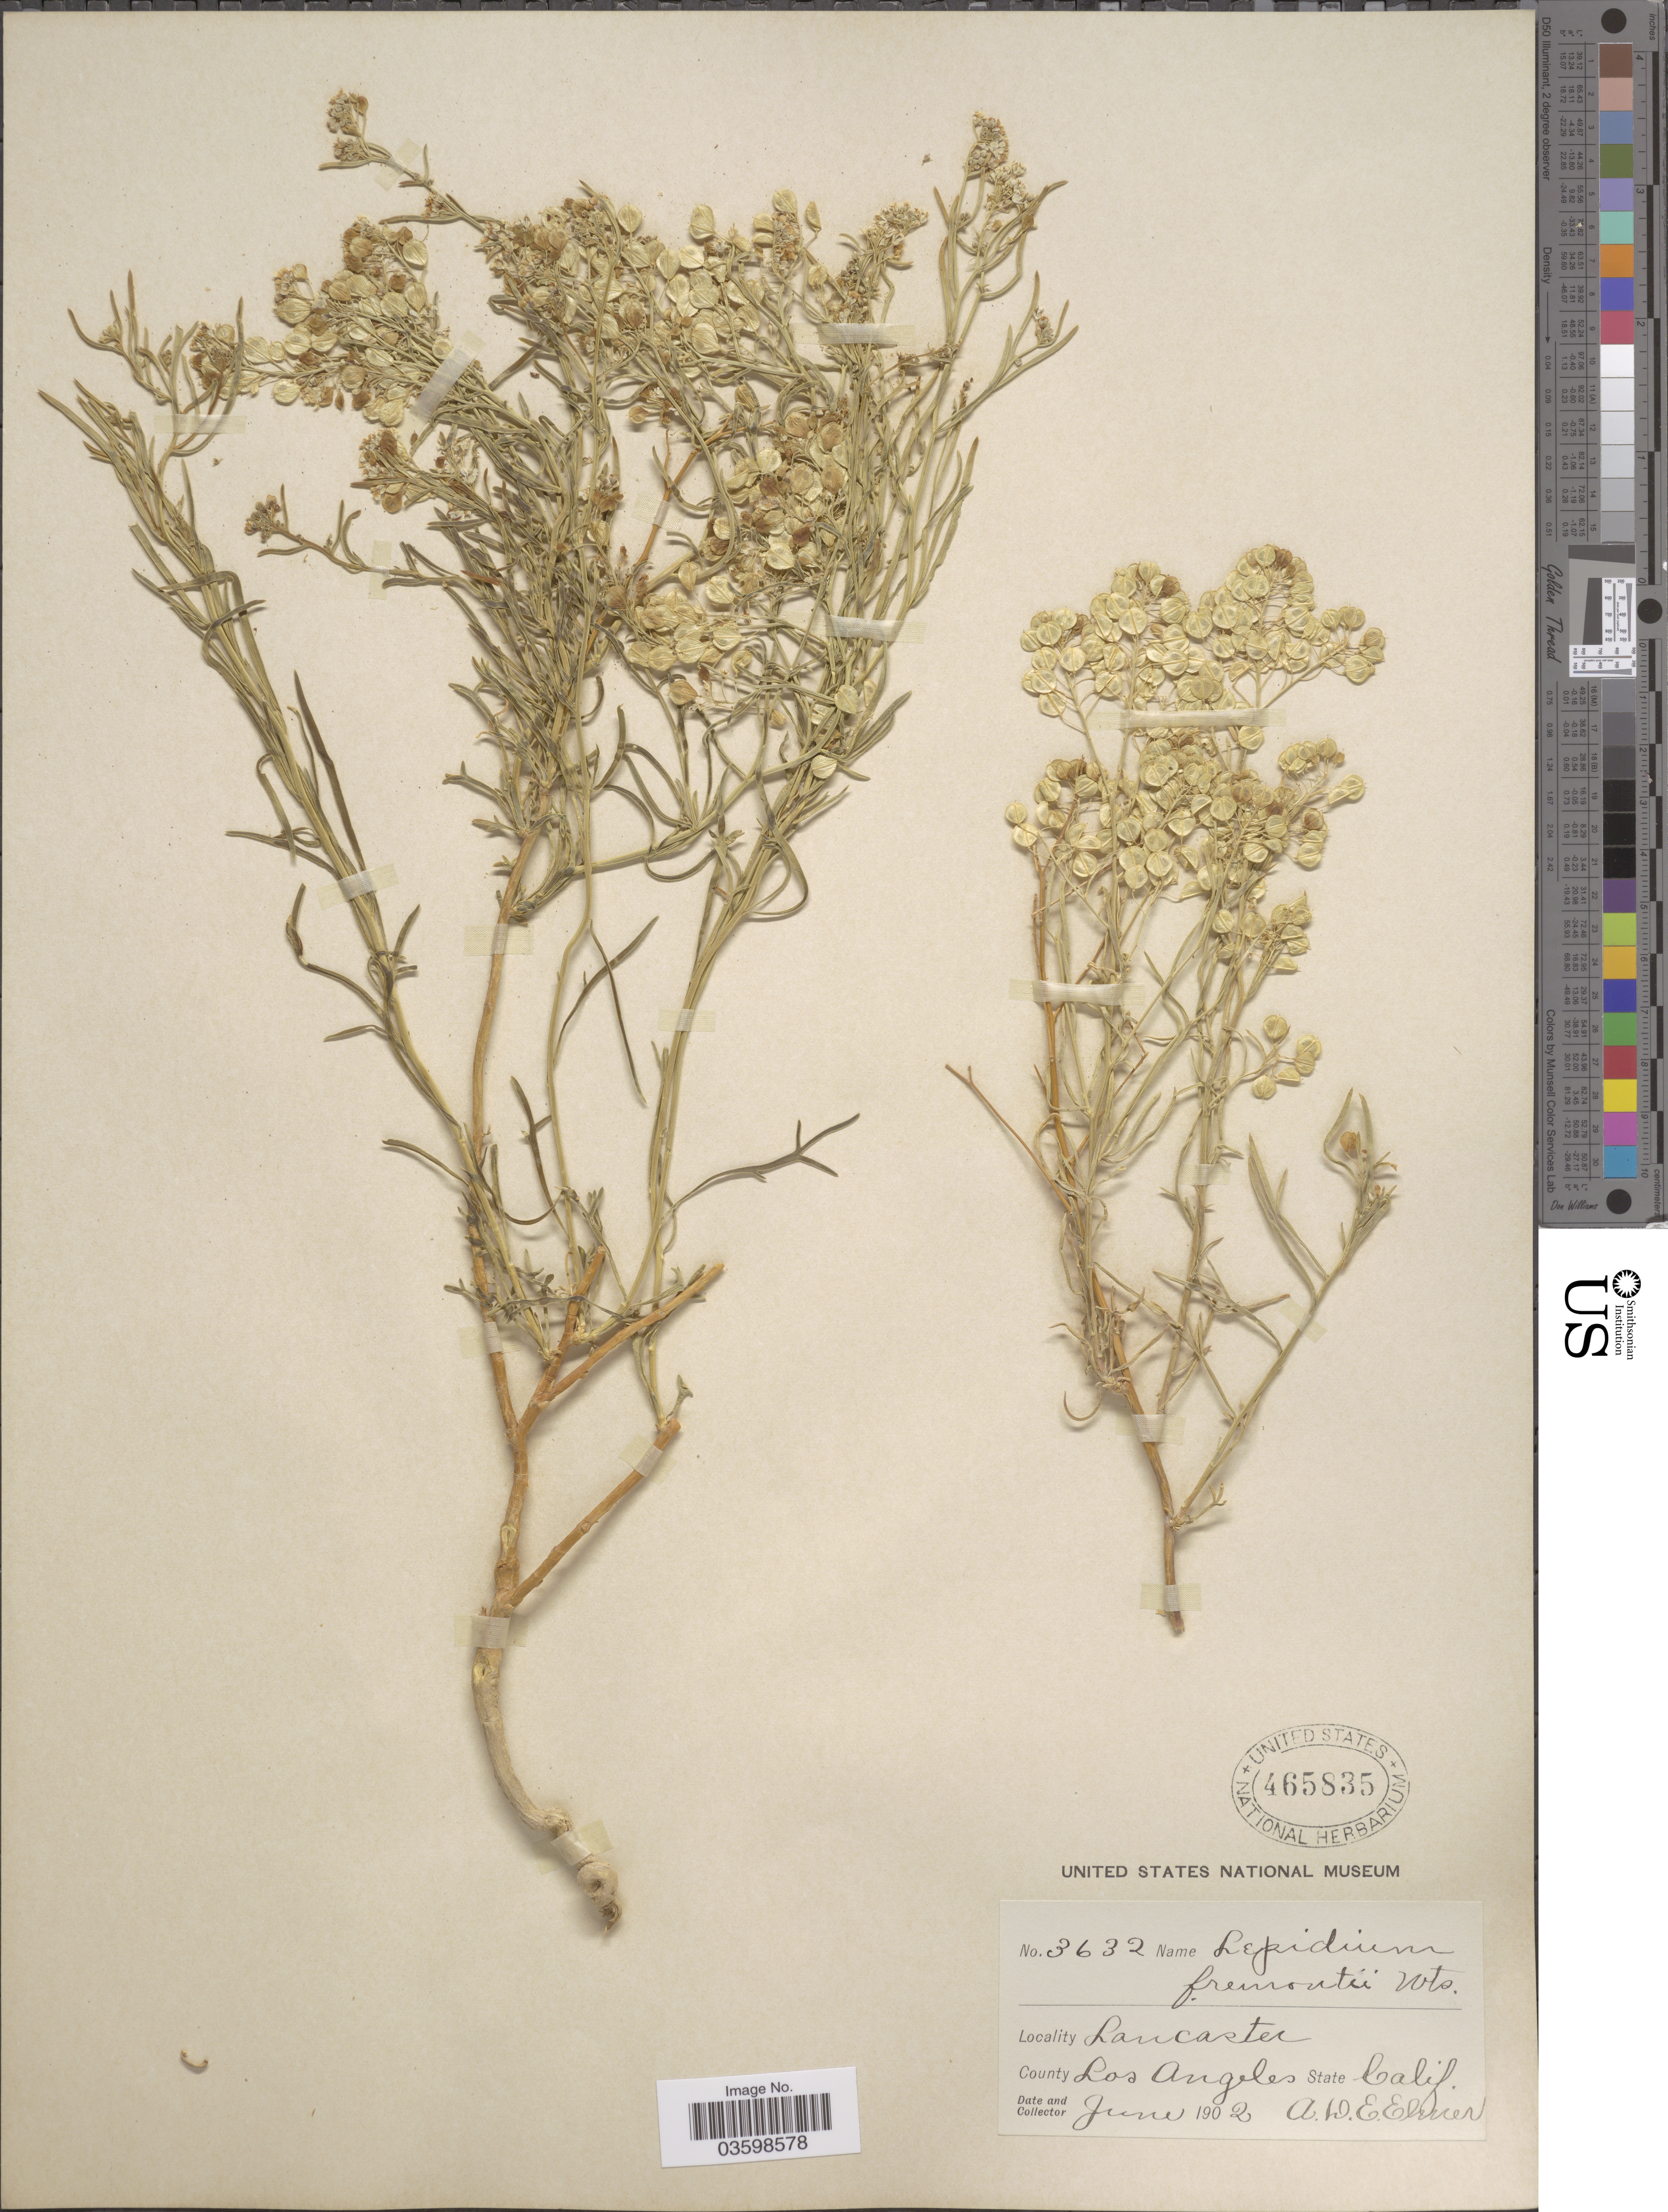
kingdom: Plantae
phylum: Tracheophyta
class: Magnoliopsida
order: Brassicales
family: Brassicaceae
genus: Lepidium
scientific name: Lepidium fremontii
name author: S. Watson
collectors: A. D. E. Elmer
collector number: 3632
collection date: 1902-06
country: United States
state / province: California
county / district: Los Angeles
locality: Lancaster. County Los Angeles.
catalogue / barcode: US 465835